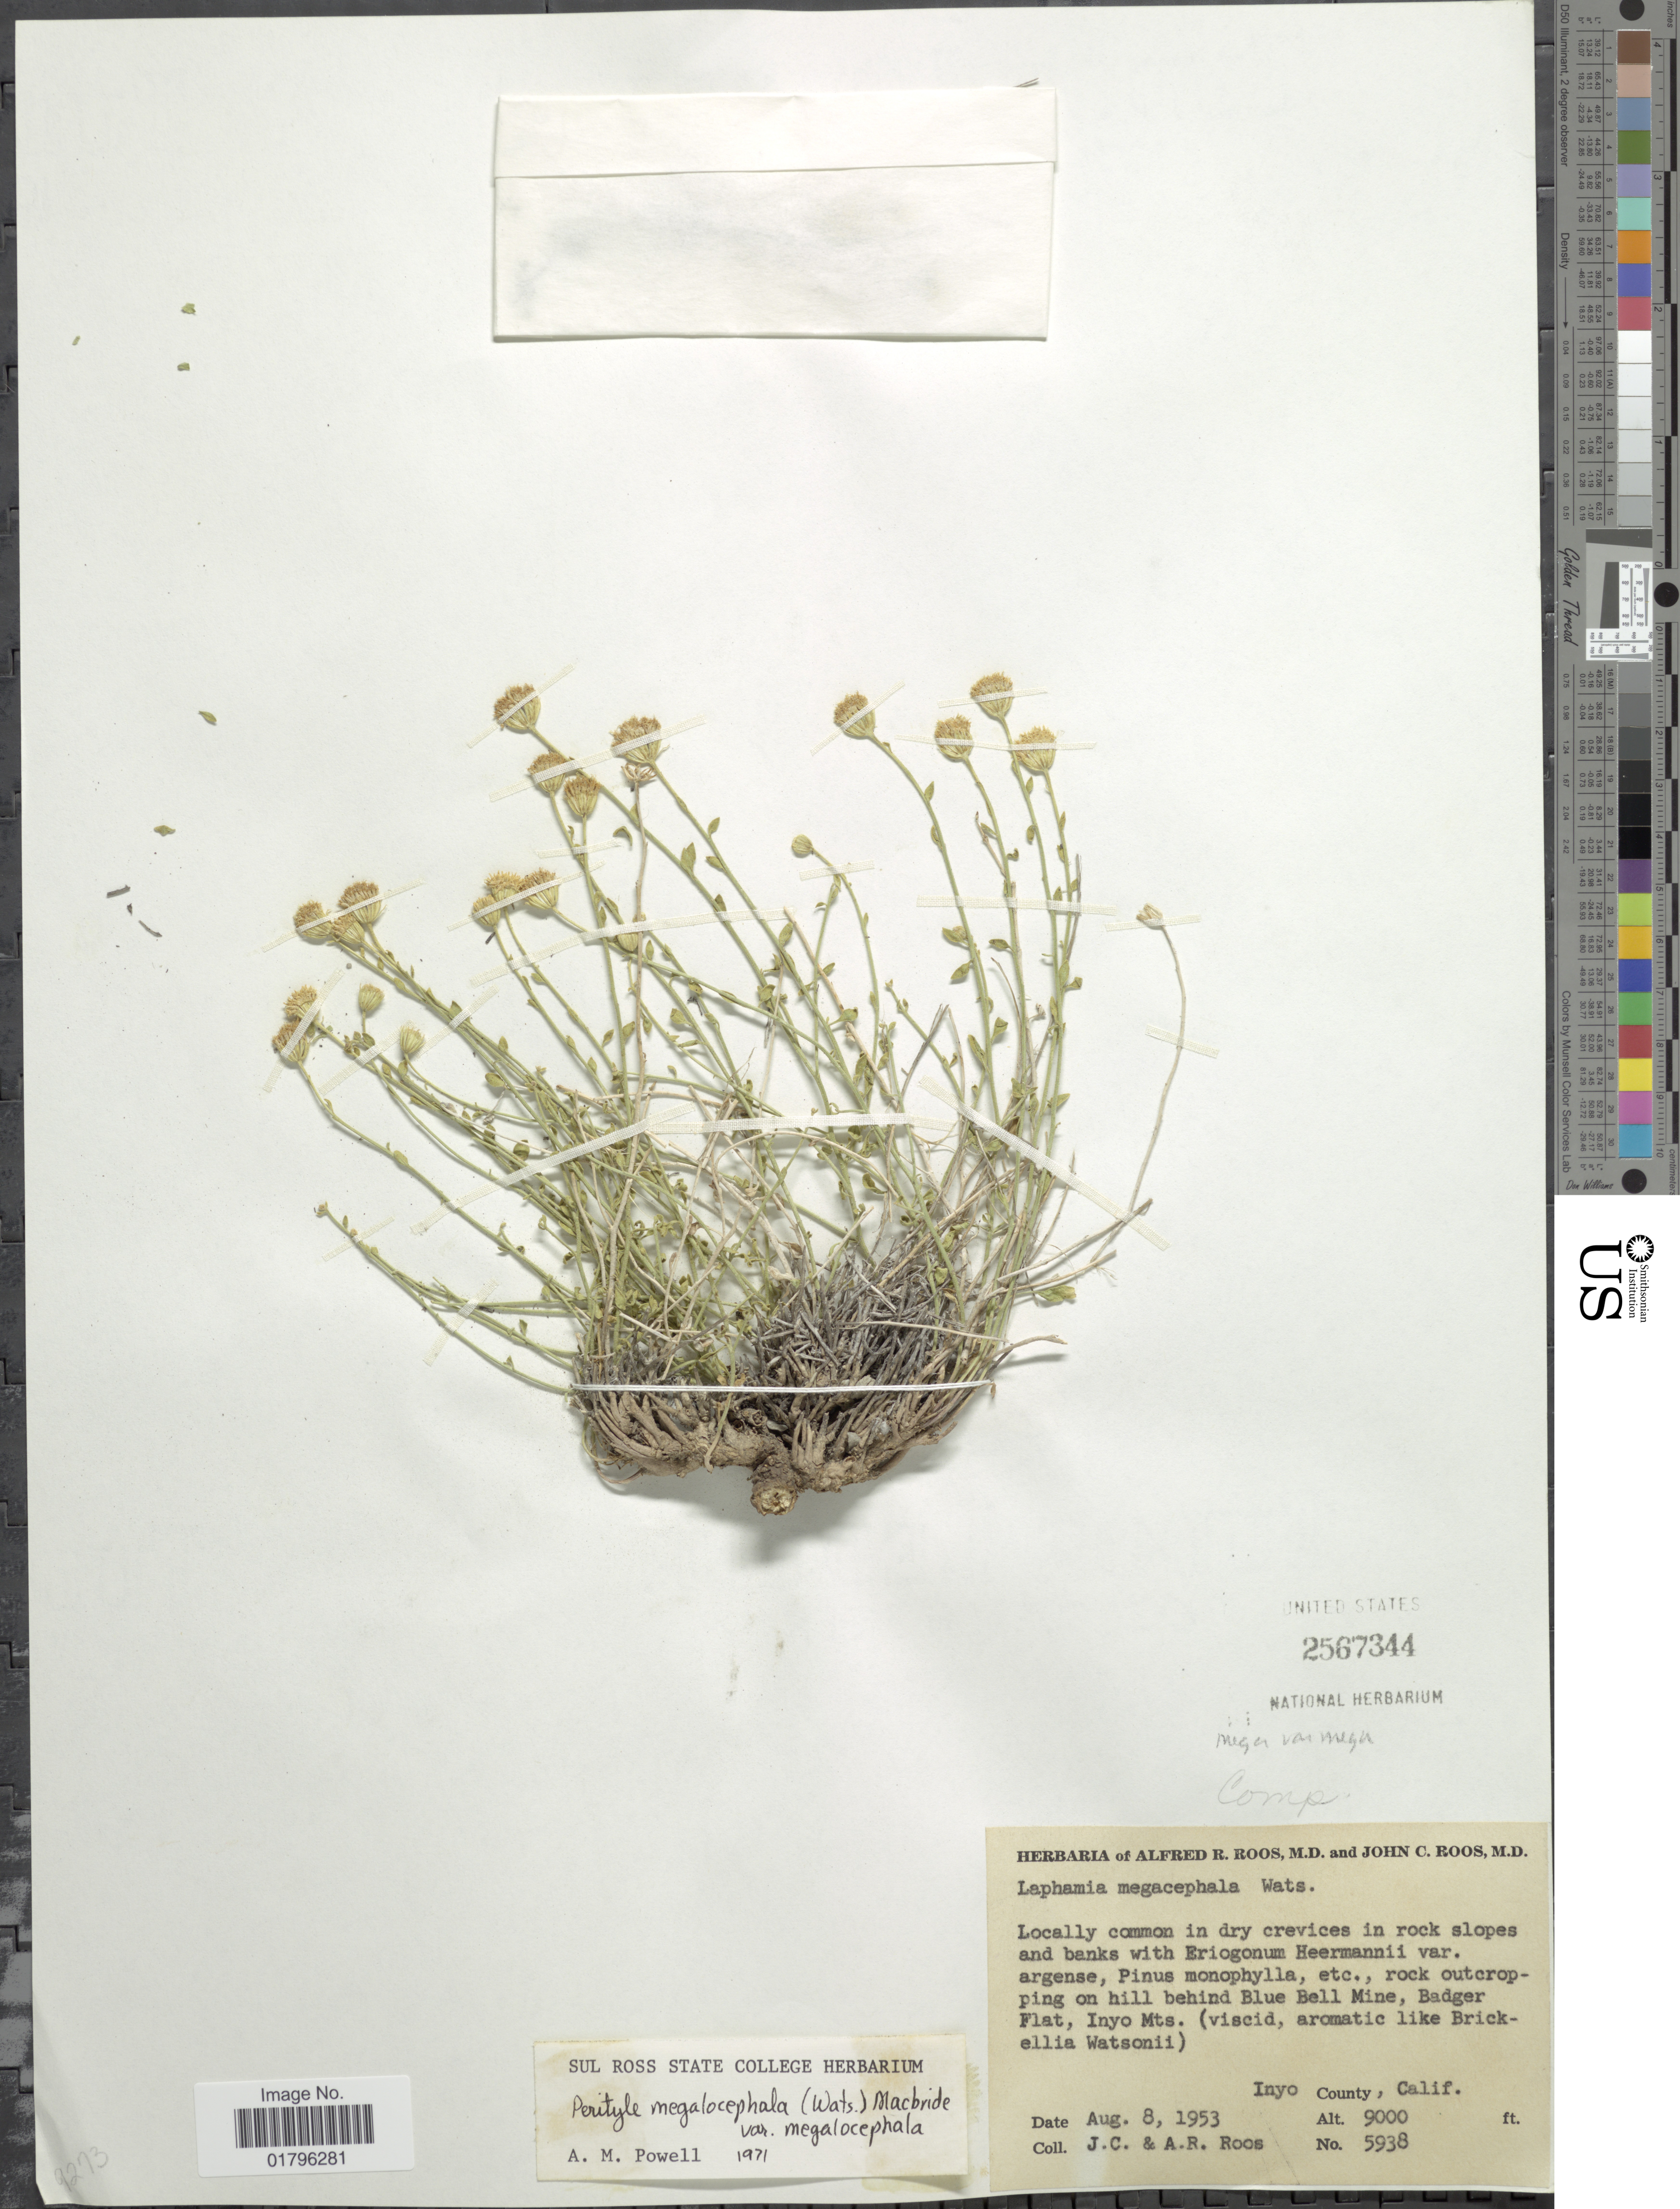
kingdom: Plantae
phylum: Tracheophyta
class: Magnoliopsida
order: Asterales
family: Asteraceae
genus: Perityle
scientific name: Perityle megalocephala var. megalocephala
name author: (S. Watson) J.F. Macbr.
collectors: J. C. Roos & A. R. Roos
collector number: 5938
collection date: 1953-08-08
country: United States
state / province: California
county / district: Inyo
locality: Hill behind Blue Bell Mine, Badger Flat, Inyo Mts., Inyo County, Calif.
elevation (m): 2743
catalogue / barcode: US 2567344